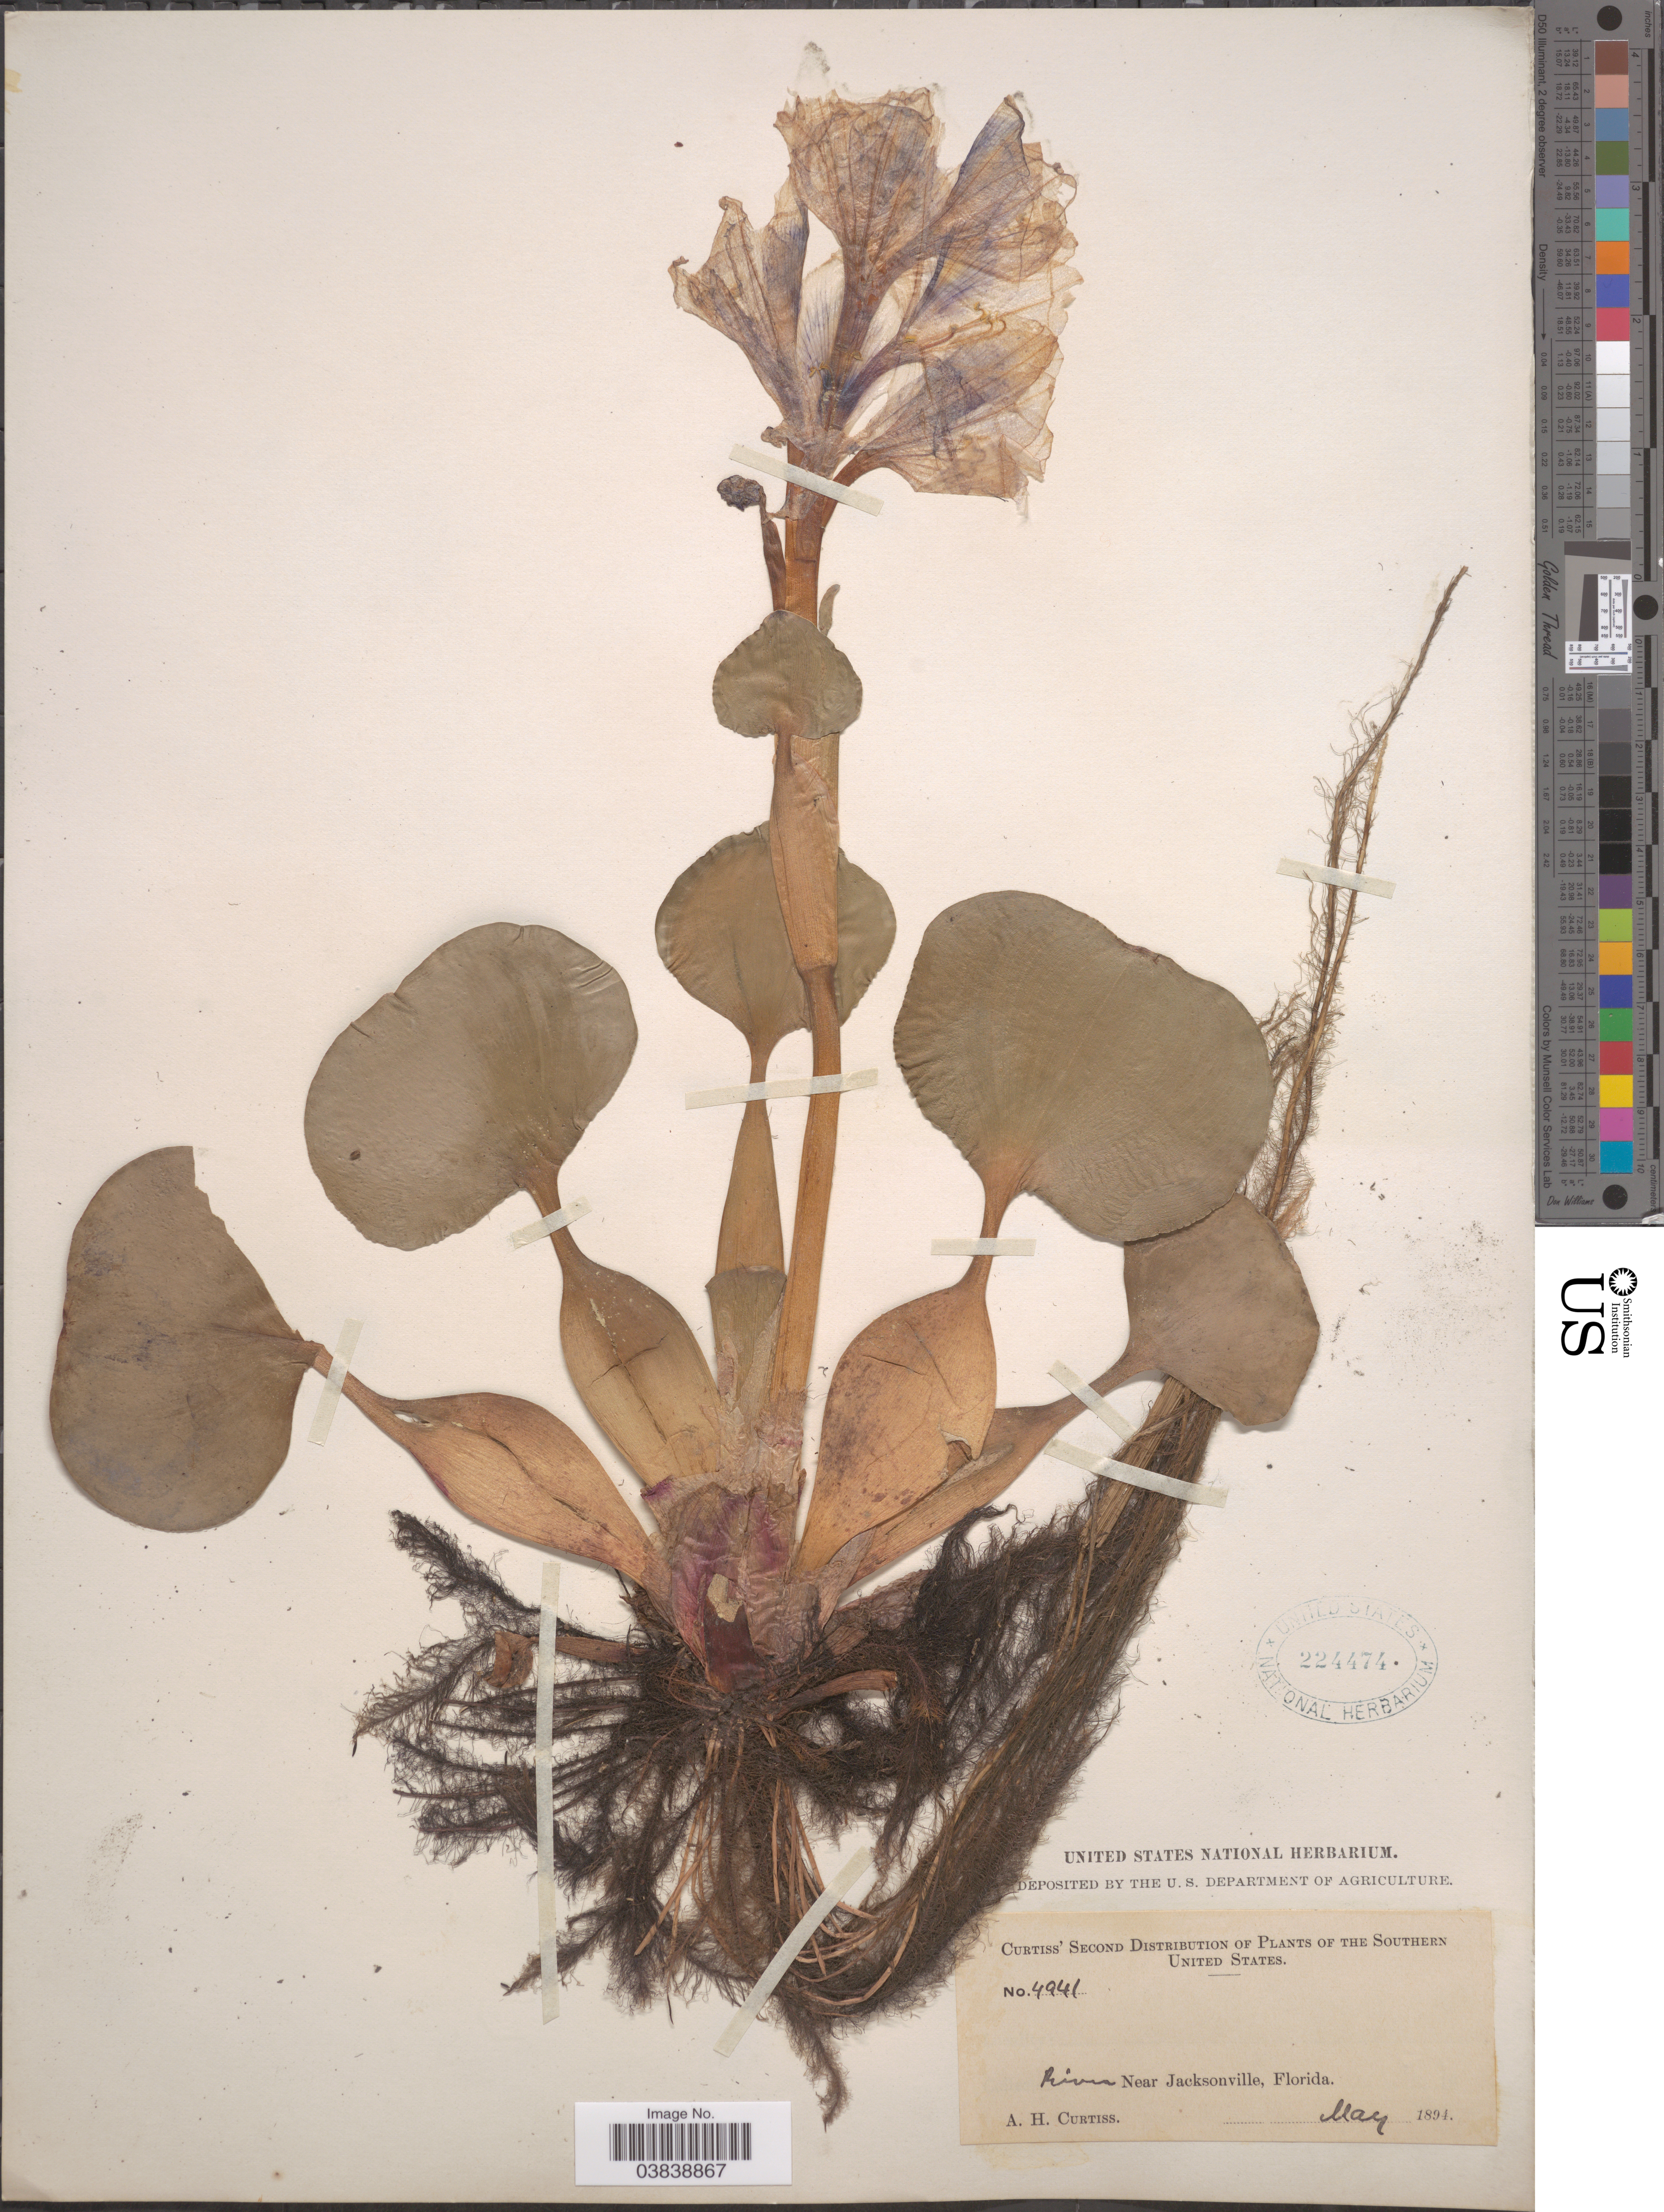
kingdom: Plantae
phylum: Tracheophyta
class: Liliopsida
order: Commelinales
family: Pontederiaceae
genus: Eichhornia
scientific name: Eichhornia crassipes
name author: (Mart.) Solms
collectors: A. H. Curtiss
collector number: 4941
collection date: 1894-05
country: United States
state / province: Florida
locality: Southern United States. River near Jacksonville.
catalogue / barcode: US 224474